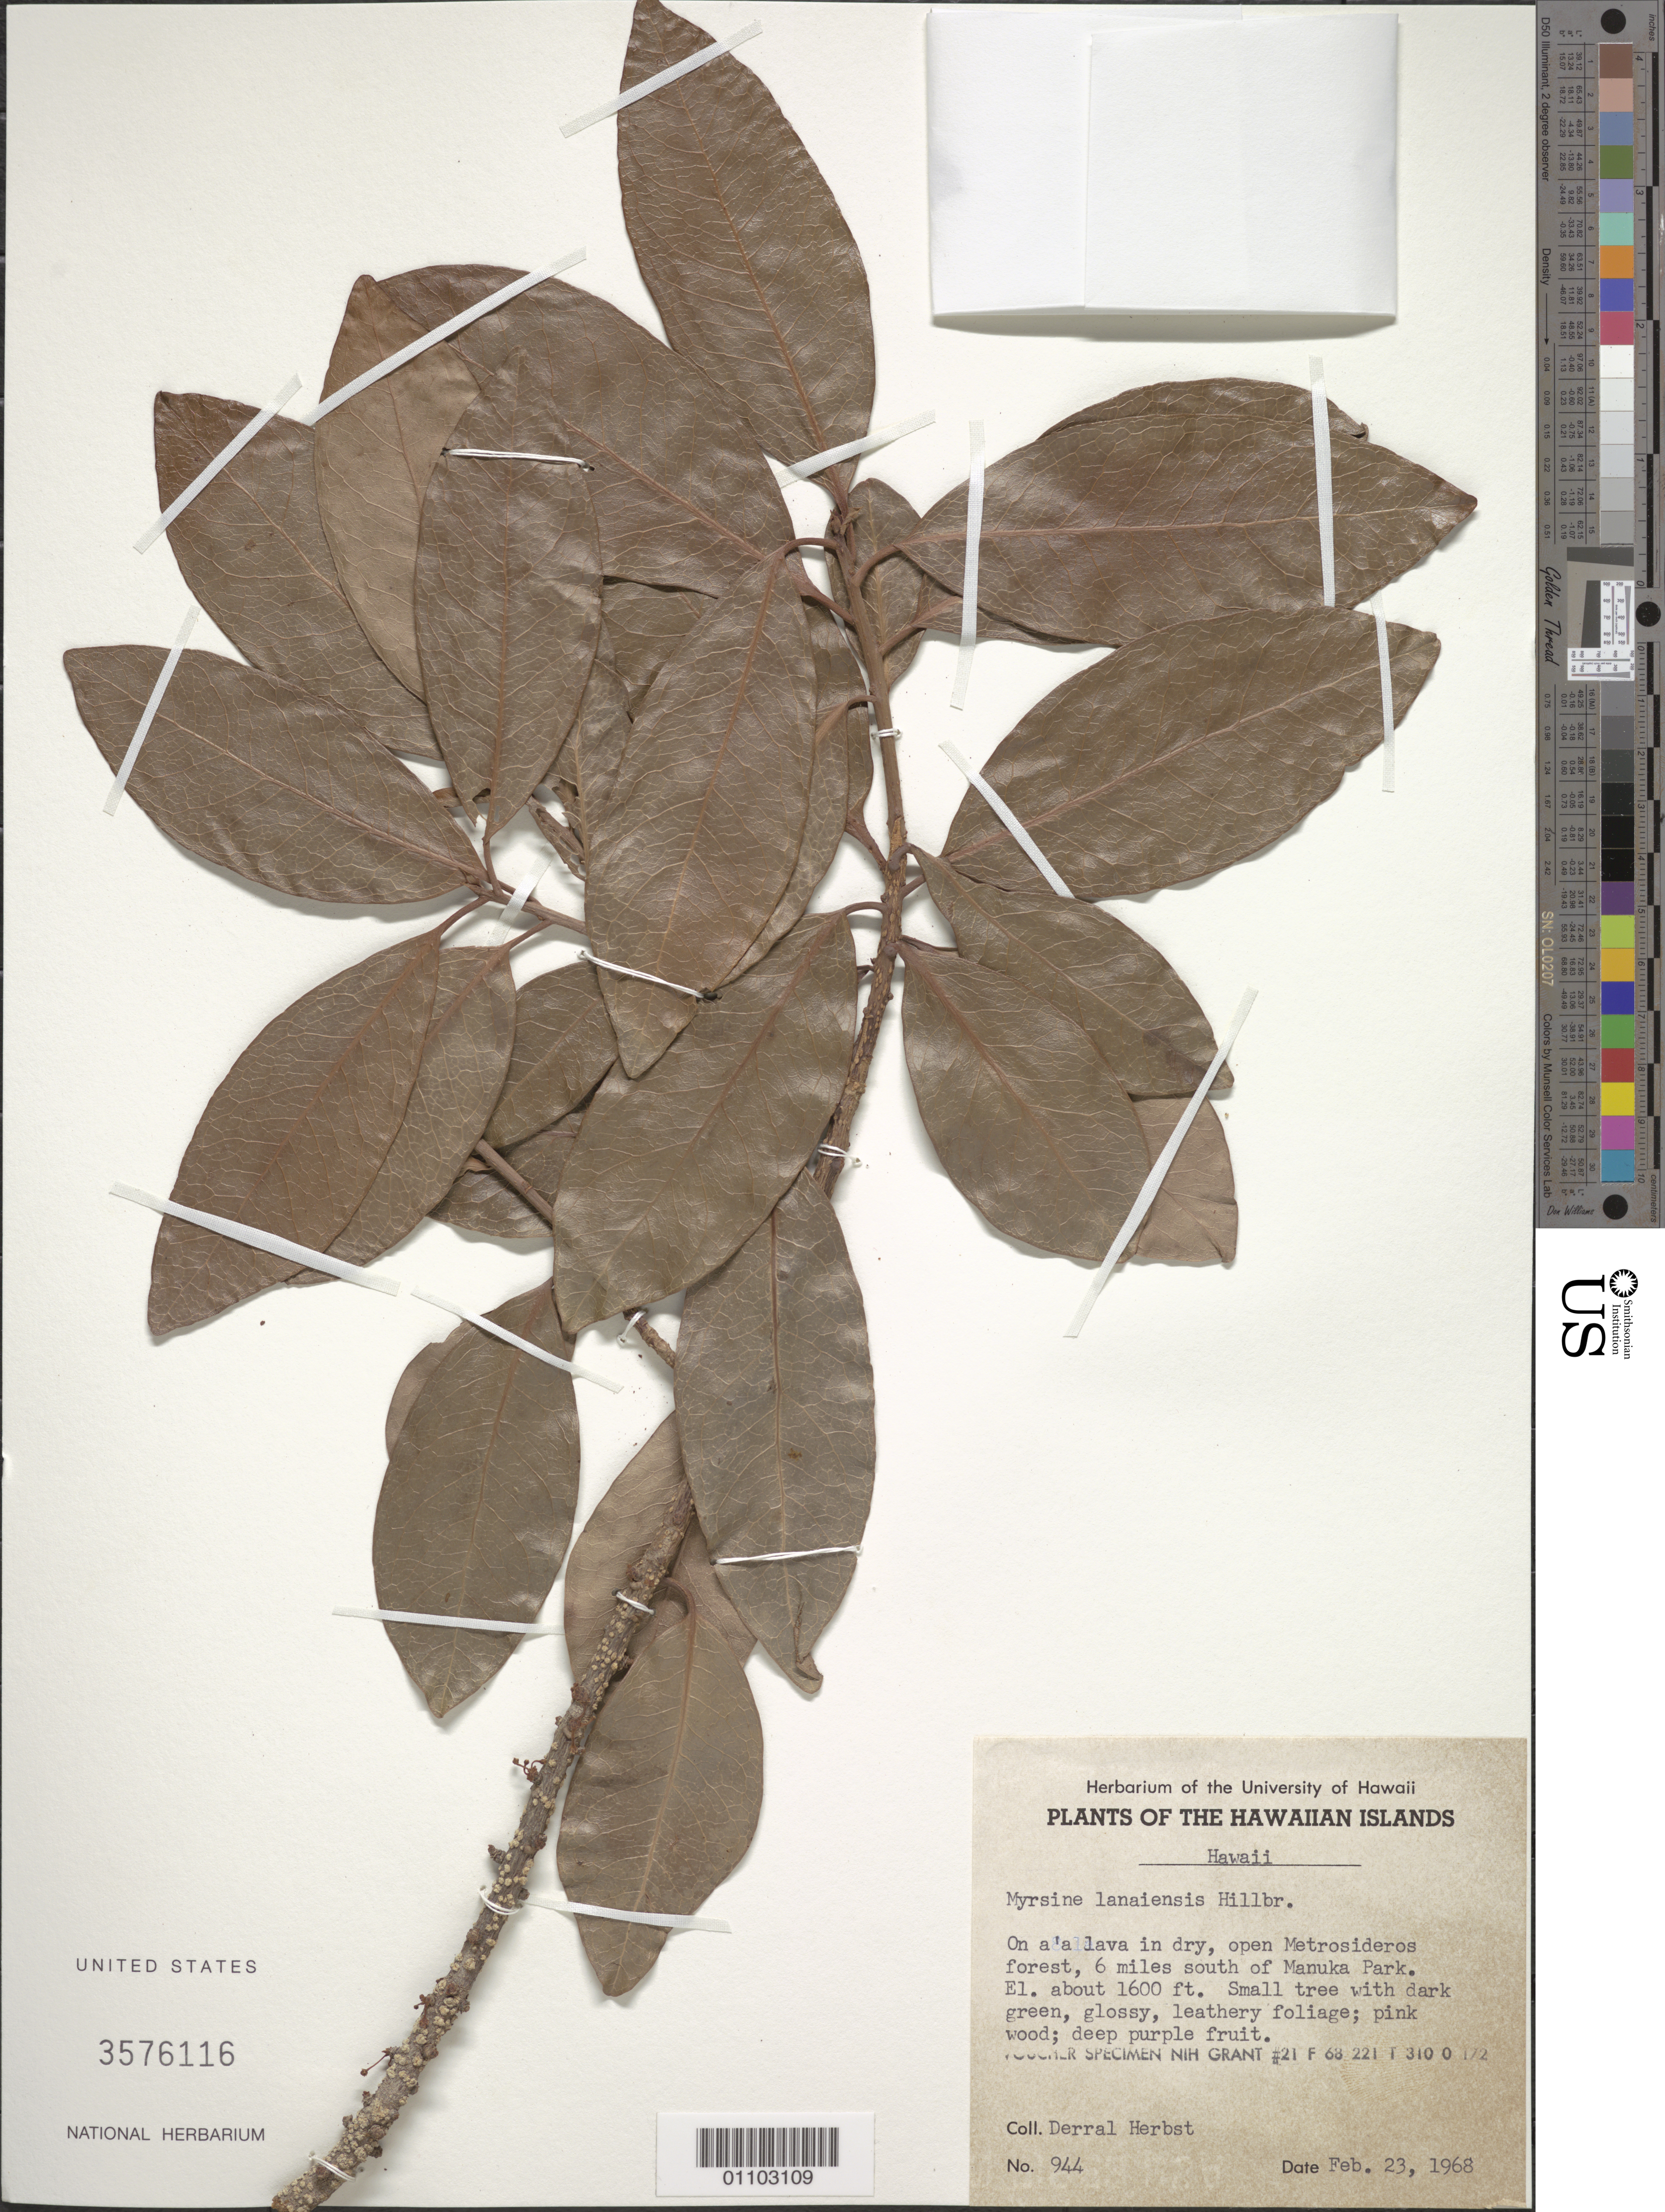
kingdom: Plantae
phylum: Tracheophyta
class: Magnoliopsida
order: Ericales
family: Primulaceae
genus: Myrsine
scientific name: Myrsine lanaiensis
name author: Hillebr.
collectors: D. R. Herbst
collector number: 944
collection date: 1968-02-23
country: United States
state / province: Hawaii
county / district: Hawaii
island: Hawaii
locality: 6 miles S of Manuka Park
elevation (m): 488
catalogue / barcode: US 3576116